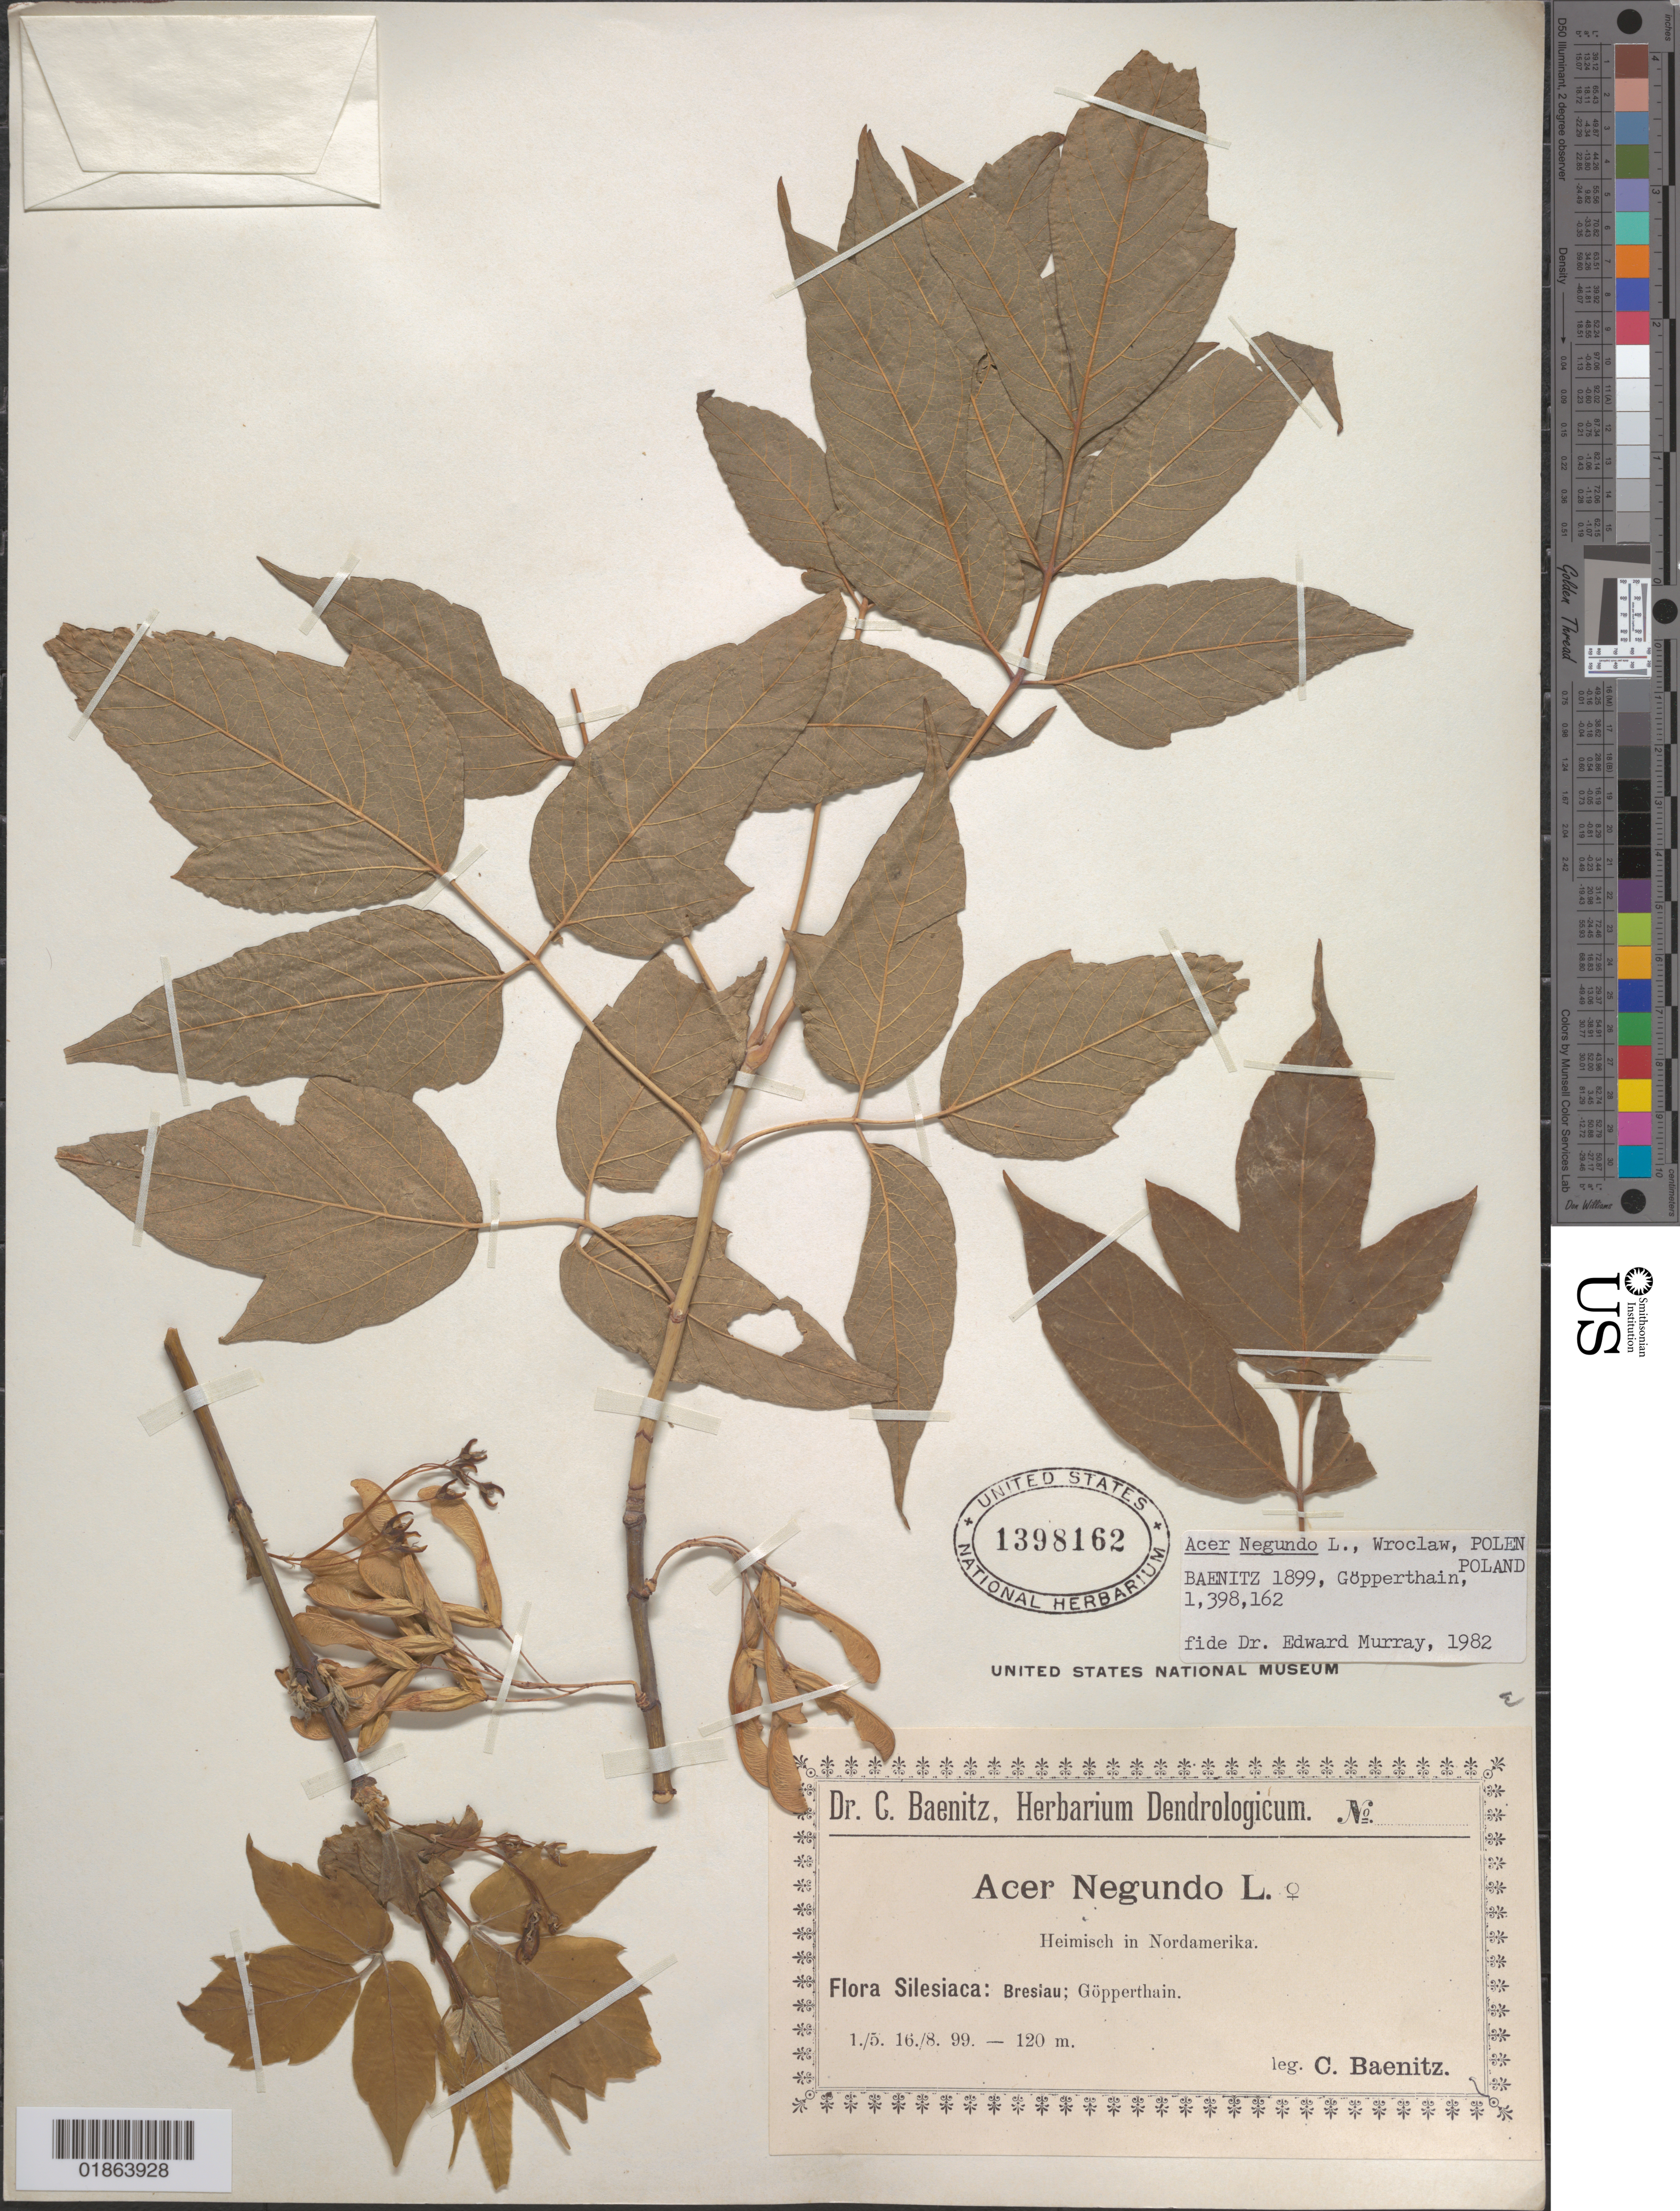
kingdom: Plantae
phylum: Tracheophyta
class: Magnoliopsida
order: Sapindales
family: Sapindaceae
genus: Acer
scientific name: Acer negundo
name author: L.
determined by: Murray, Edward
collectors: C. G. Baenitz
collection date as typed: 1./5. 16./8. 99.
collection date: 1899-05-01,1899-08-16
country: Poland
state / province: Slaskie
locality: Breslau [Wroclaw]: Göpperthain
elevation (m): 120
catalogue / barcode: US 1398162